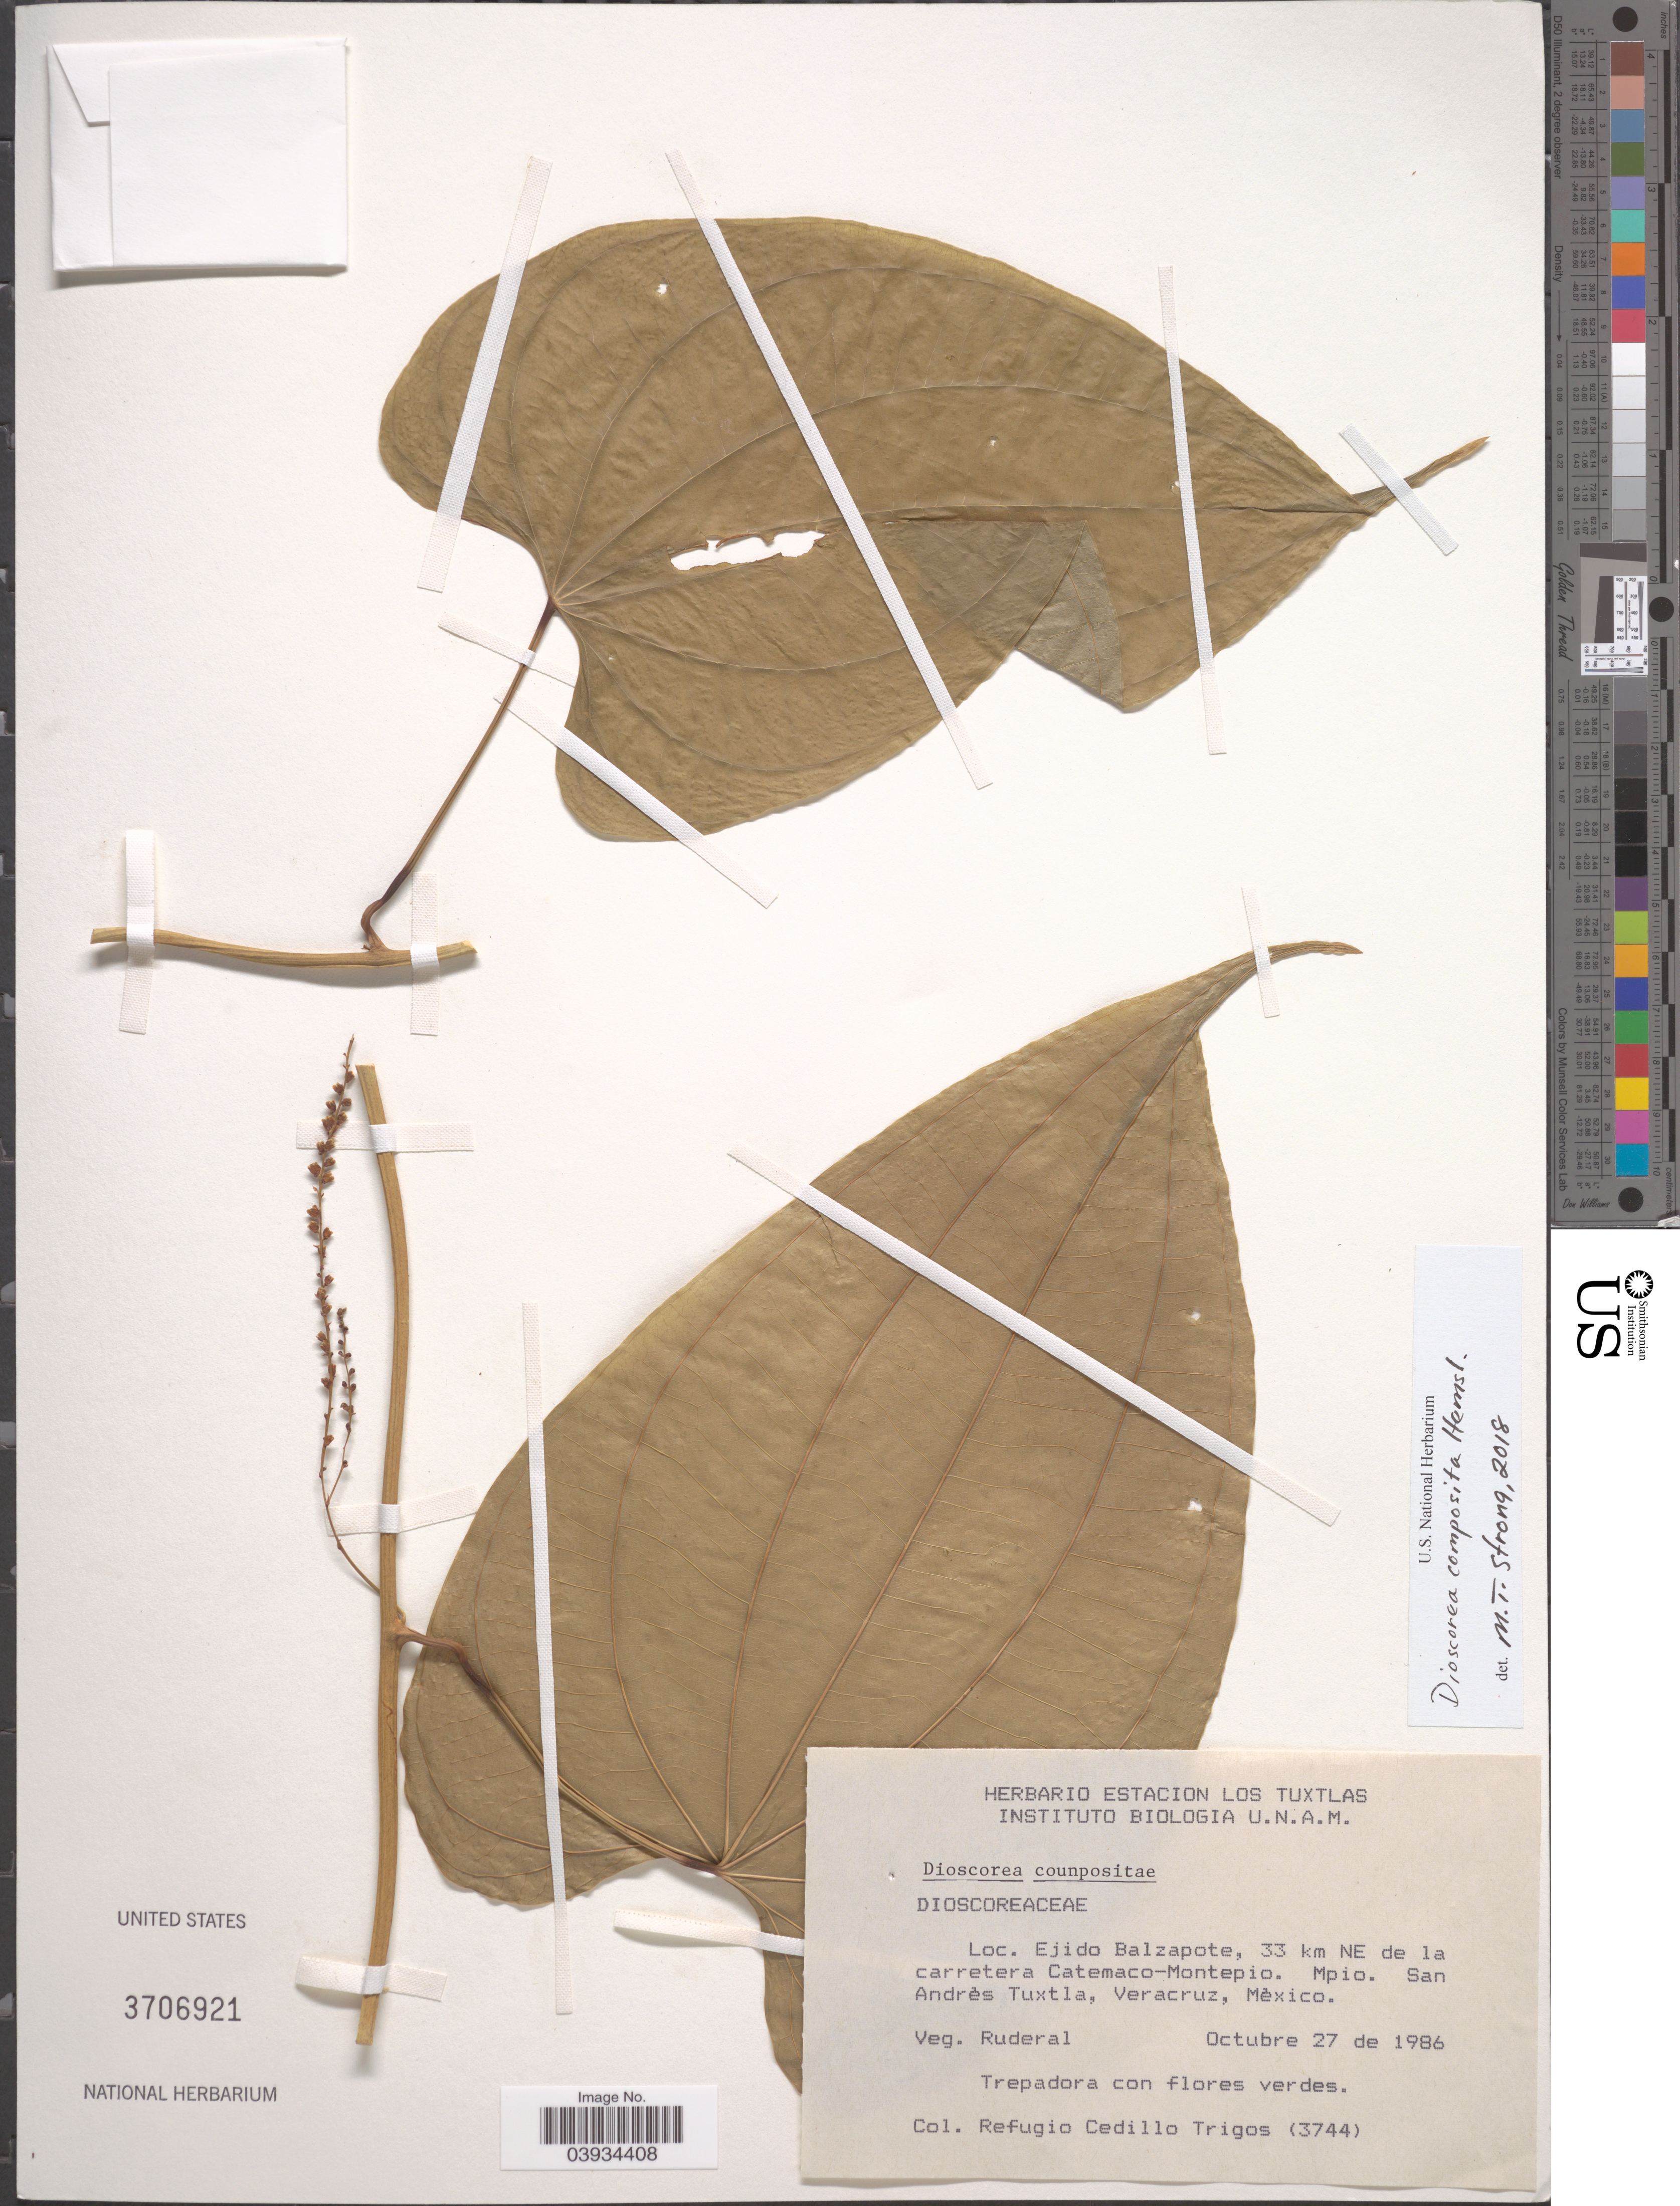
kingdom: Plantae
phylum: Tracheophyta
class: Liliopsida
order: Dioscoreales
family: Dioscoreaceae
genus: Dioscorea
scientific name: Dioscorea composita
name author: Hemsl.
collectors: R. CedilloT.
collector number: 3744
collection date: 1986-10-27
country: Mexico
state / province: Veracruz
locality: Ejido Balzapote, 33 km NE de la carretera Catemaco-Montepio. Mpio. San Andrès Tuxtla, Veracruz.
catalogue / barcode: US 3706921